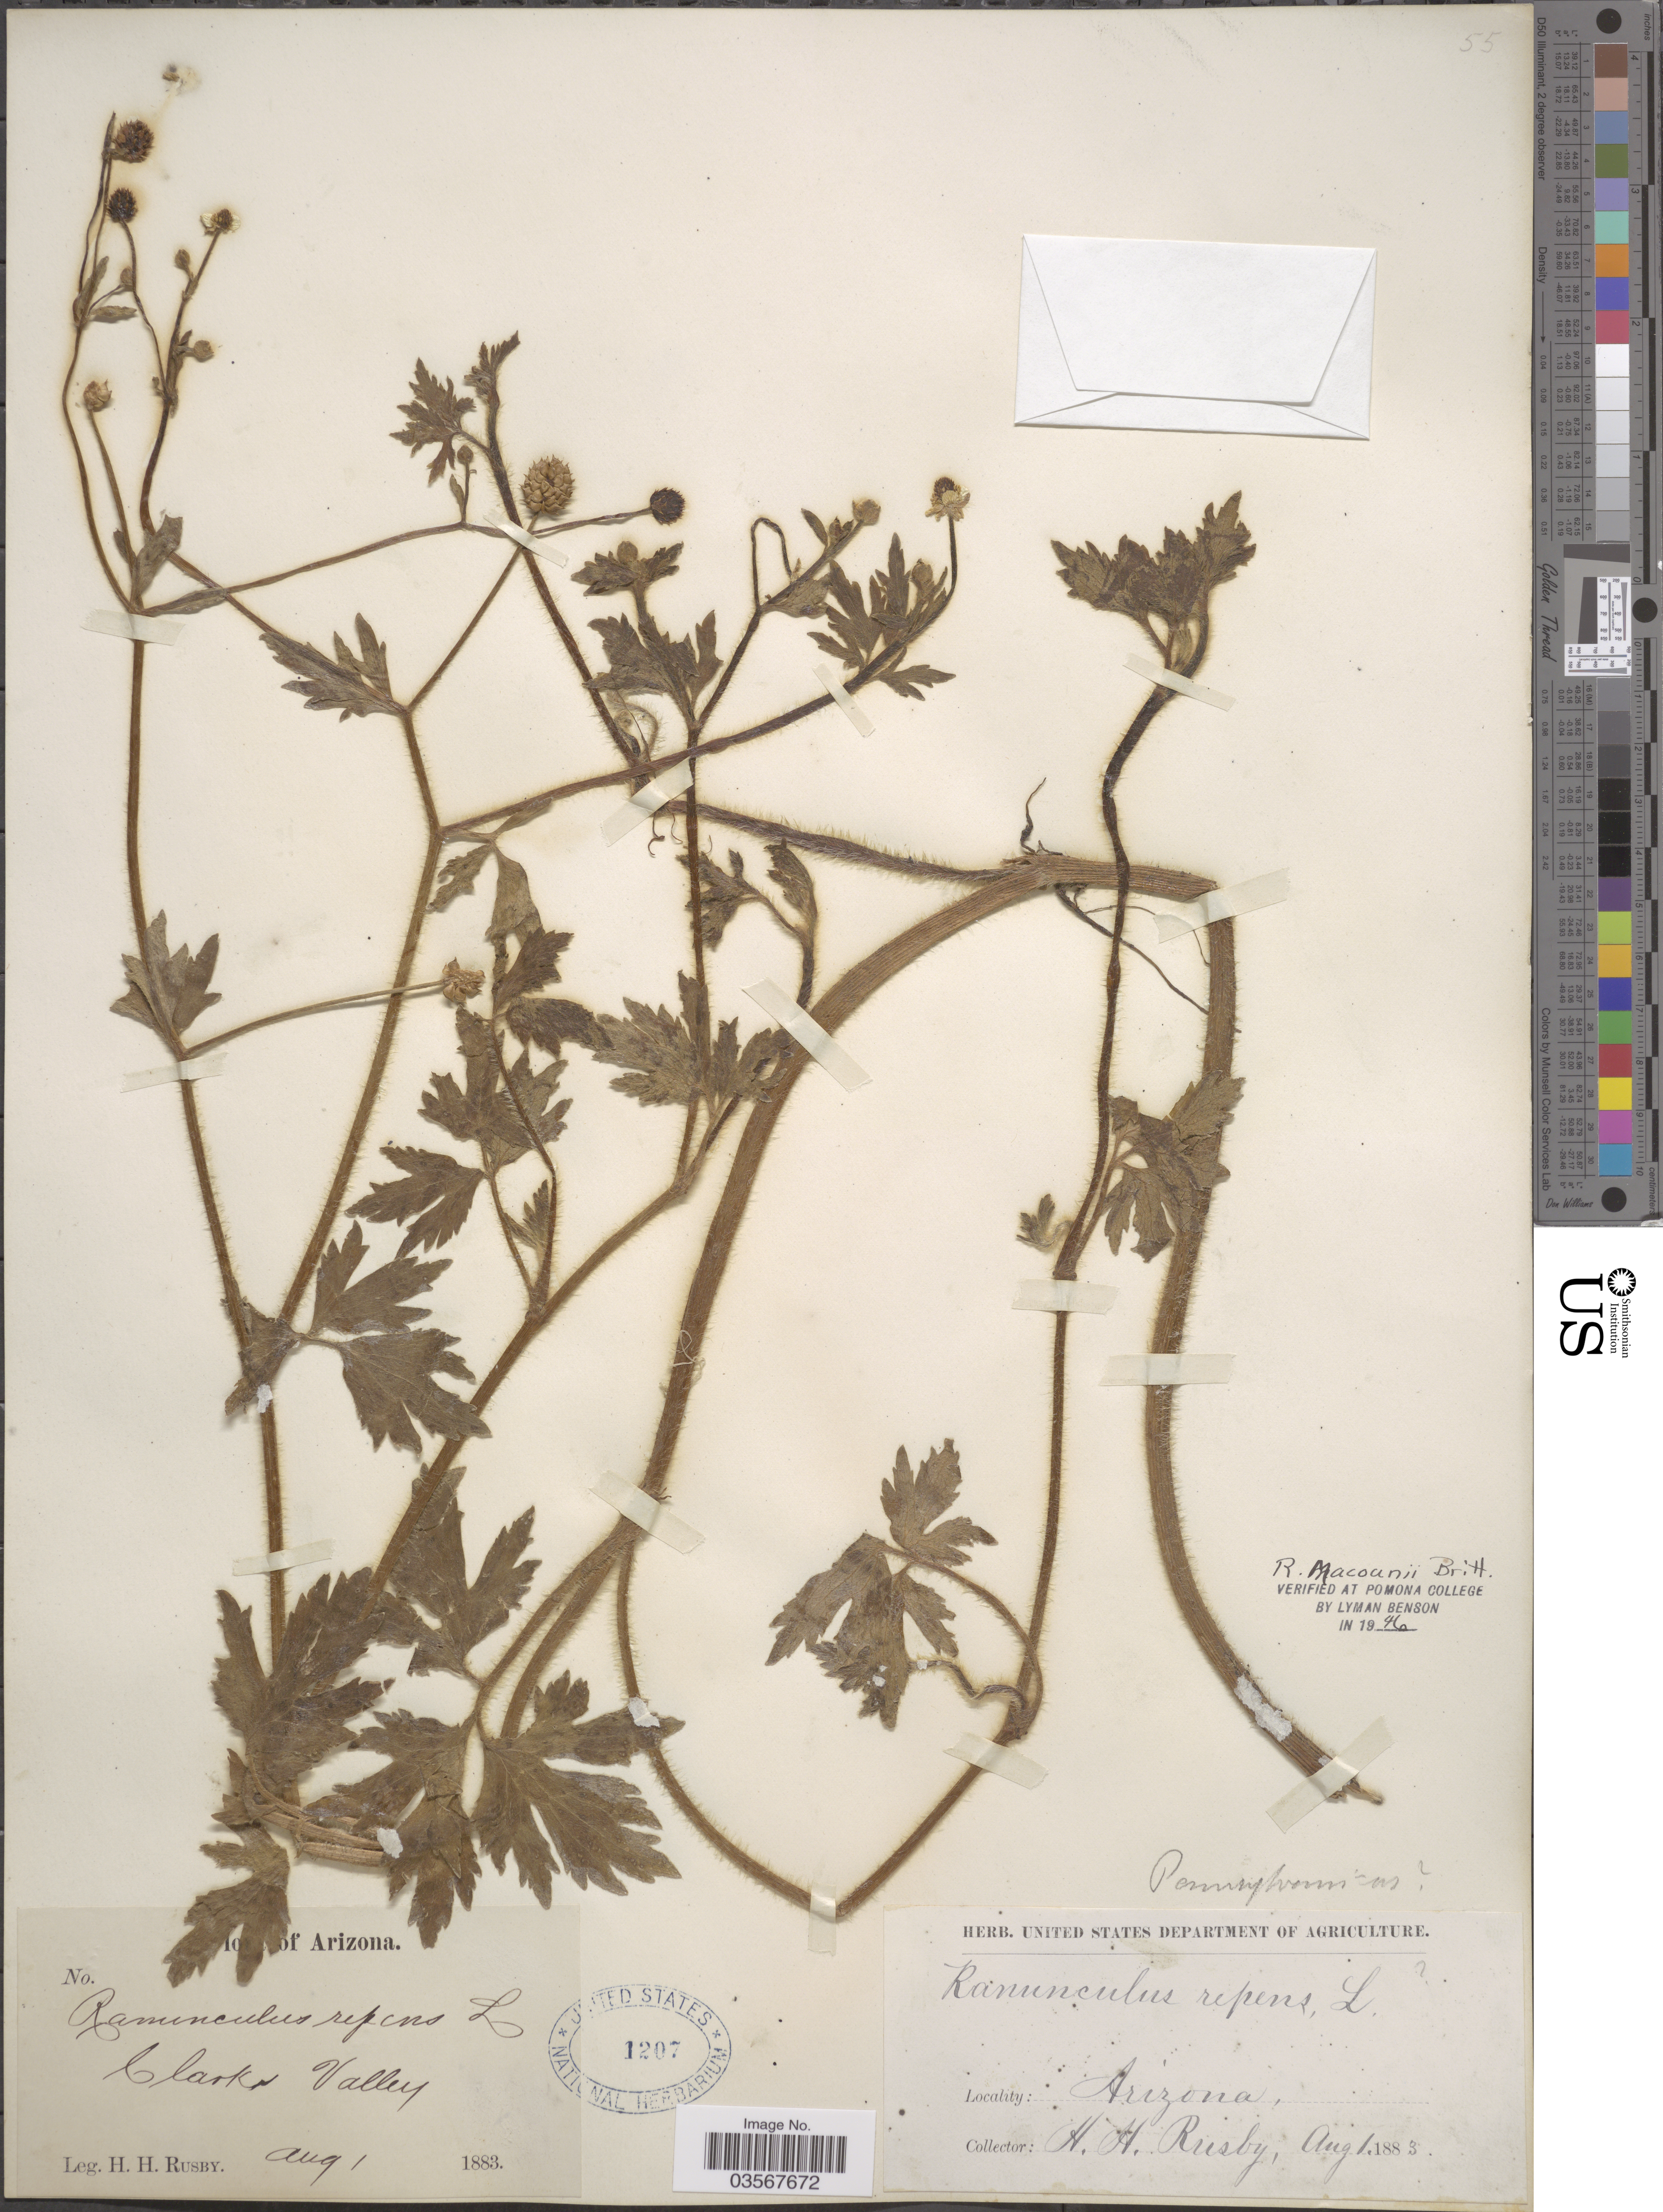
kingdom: Plantae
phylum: Tracheophyta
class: Magnoliopsida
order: Ranunculales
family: Ranunculaceae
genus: Ranunculus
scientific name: Ranunculus macounii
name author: Britton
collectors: H. H. Rusby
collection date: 1883-08-01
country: United States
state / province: Arizona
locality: Clarks Valley [Lake Mary Valley]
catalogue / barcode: US 1207